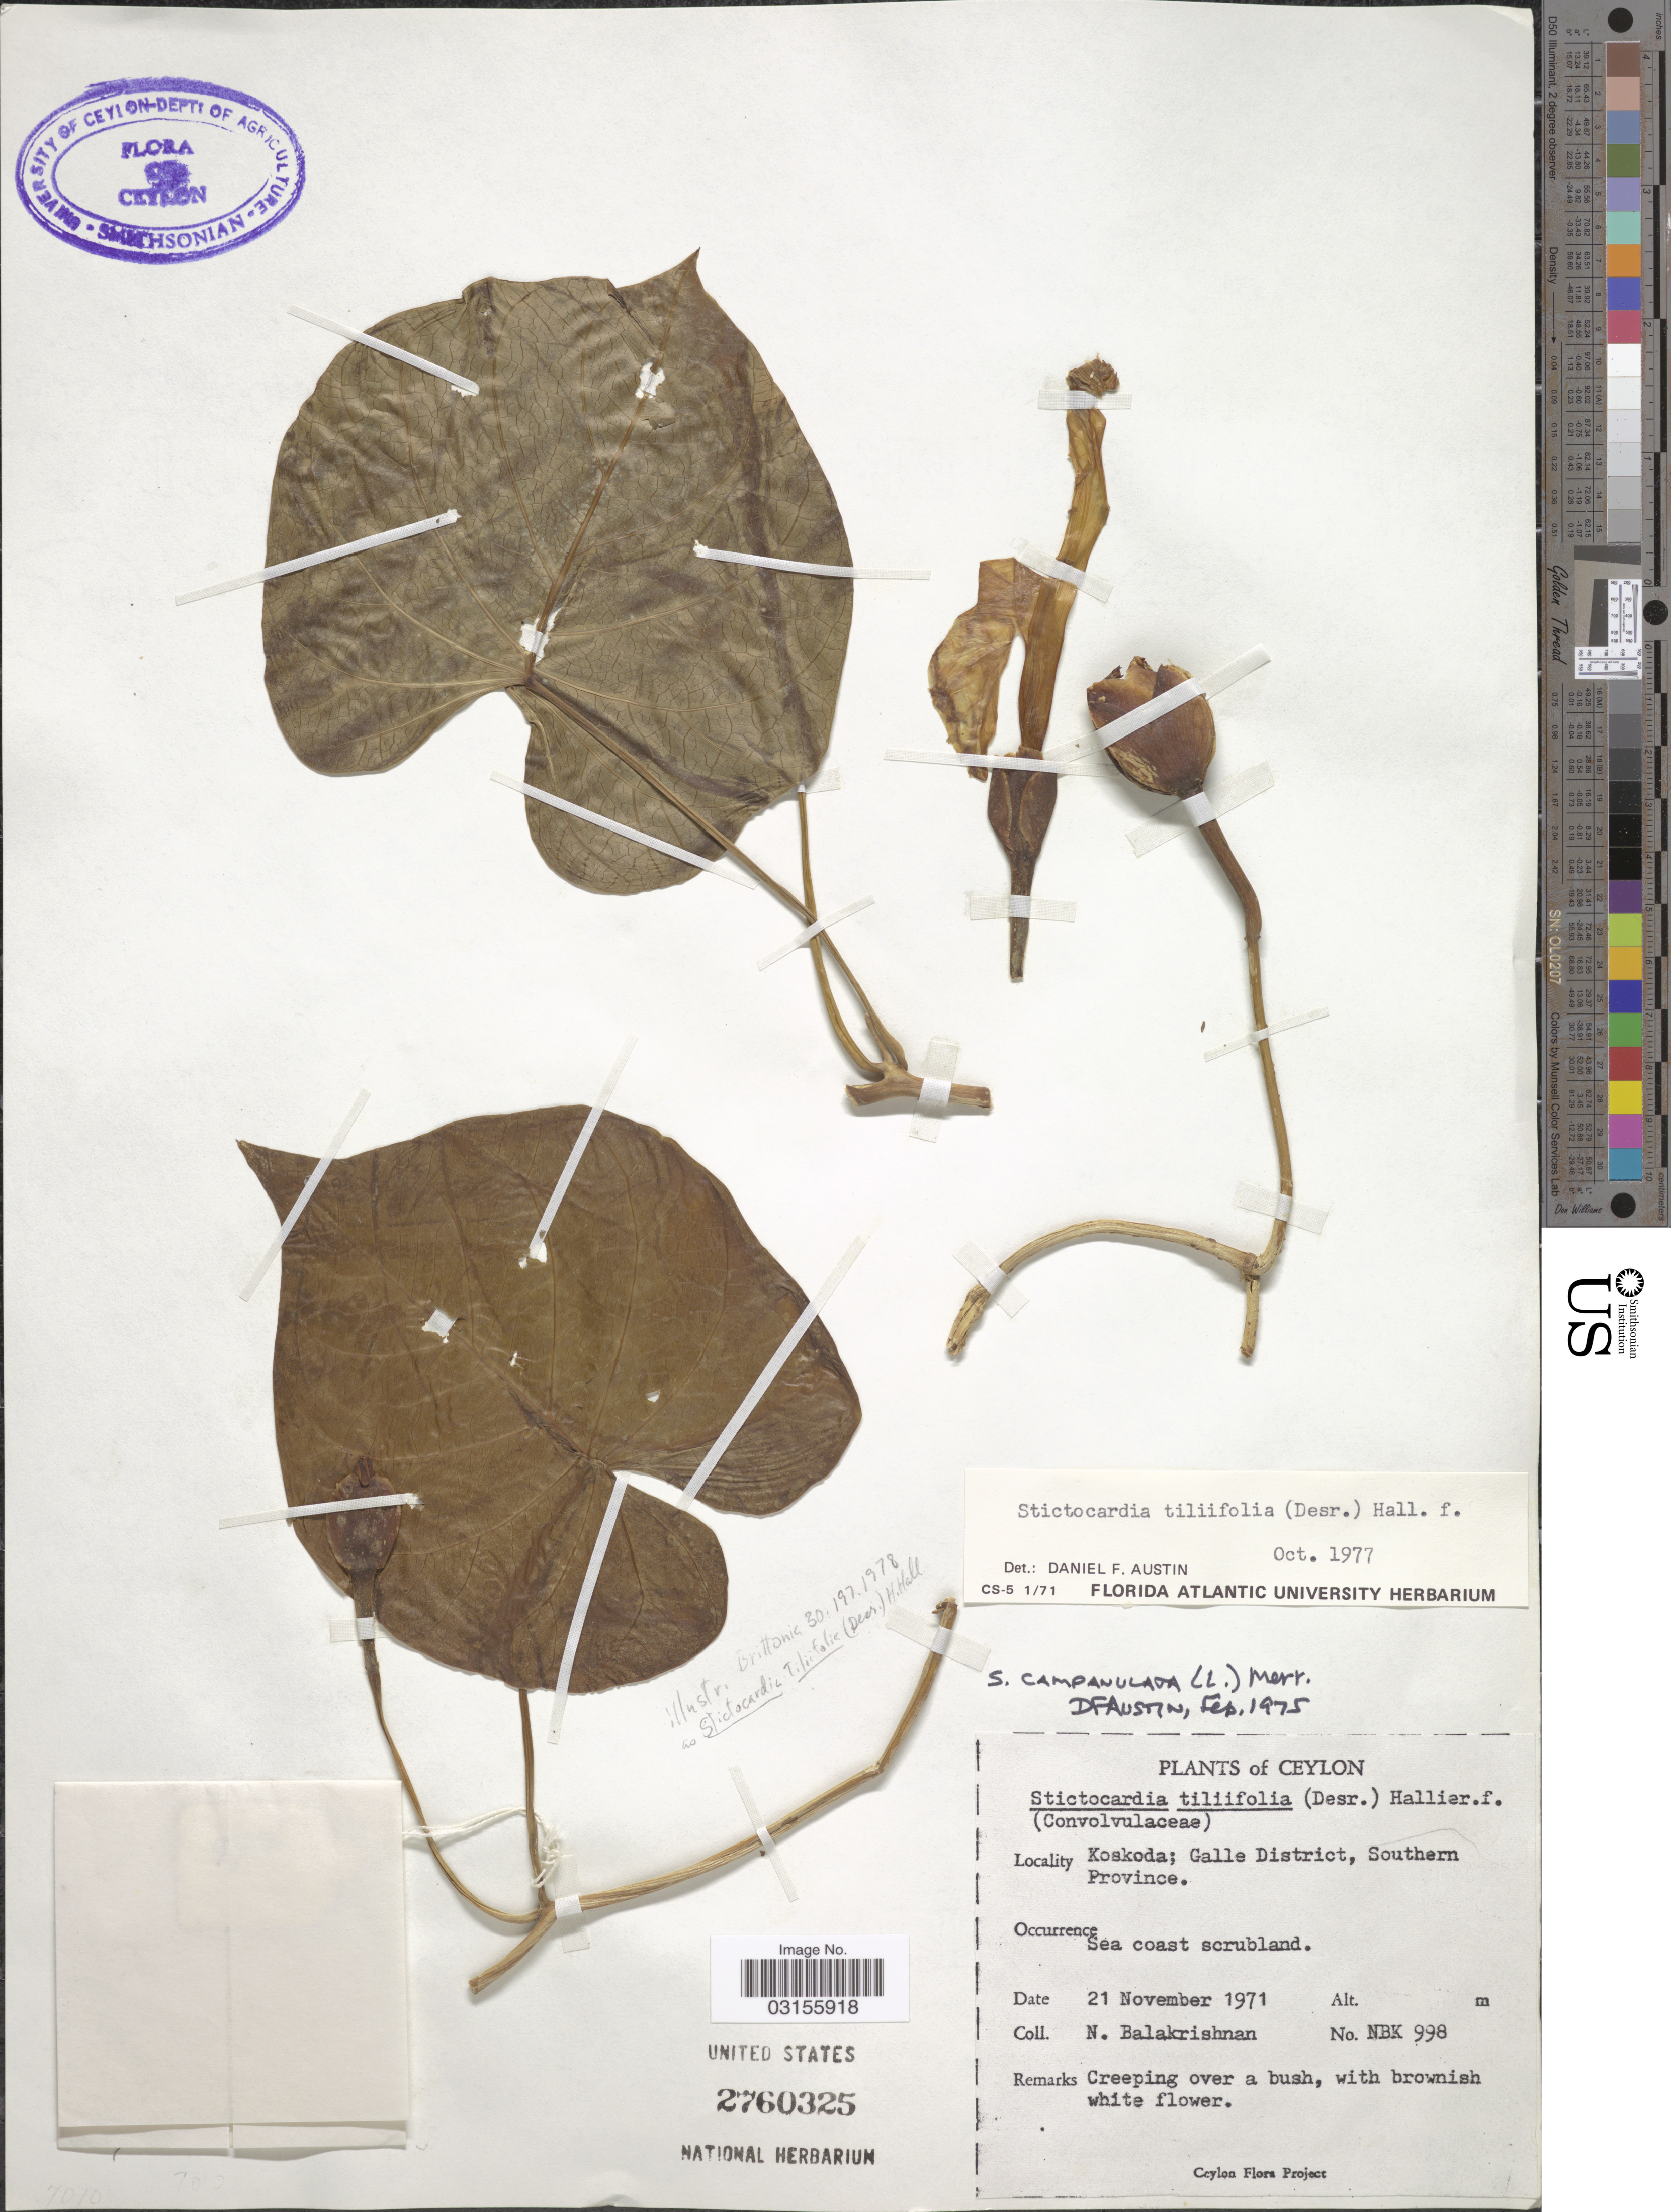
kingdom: Plantae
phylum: Tracheophyta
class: Magnoliopsida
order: Solanales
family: Convolvulaceae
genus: Stictocardia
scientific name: Stictocardia tiliifolia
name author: (Desr.) Hallier f.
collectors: N. Balakrishnan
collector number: NBK 998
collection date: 1971-11-21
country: Sri Lanka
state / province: Southern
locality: Ceylon. Koskoda; Galle District.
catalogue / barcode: US 2760325